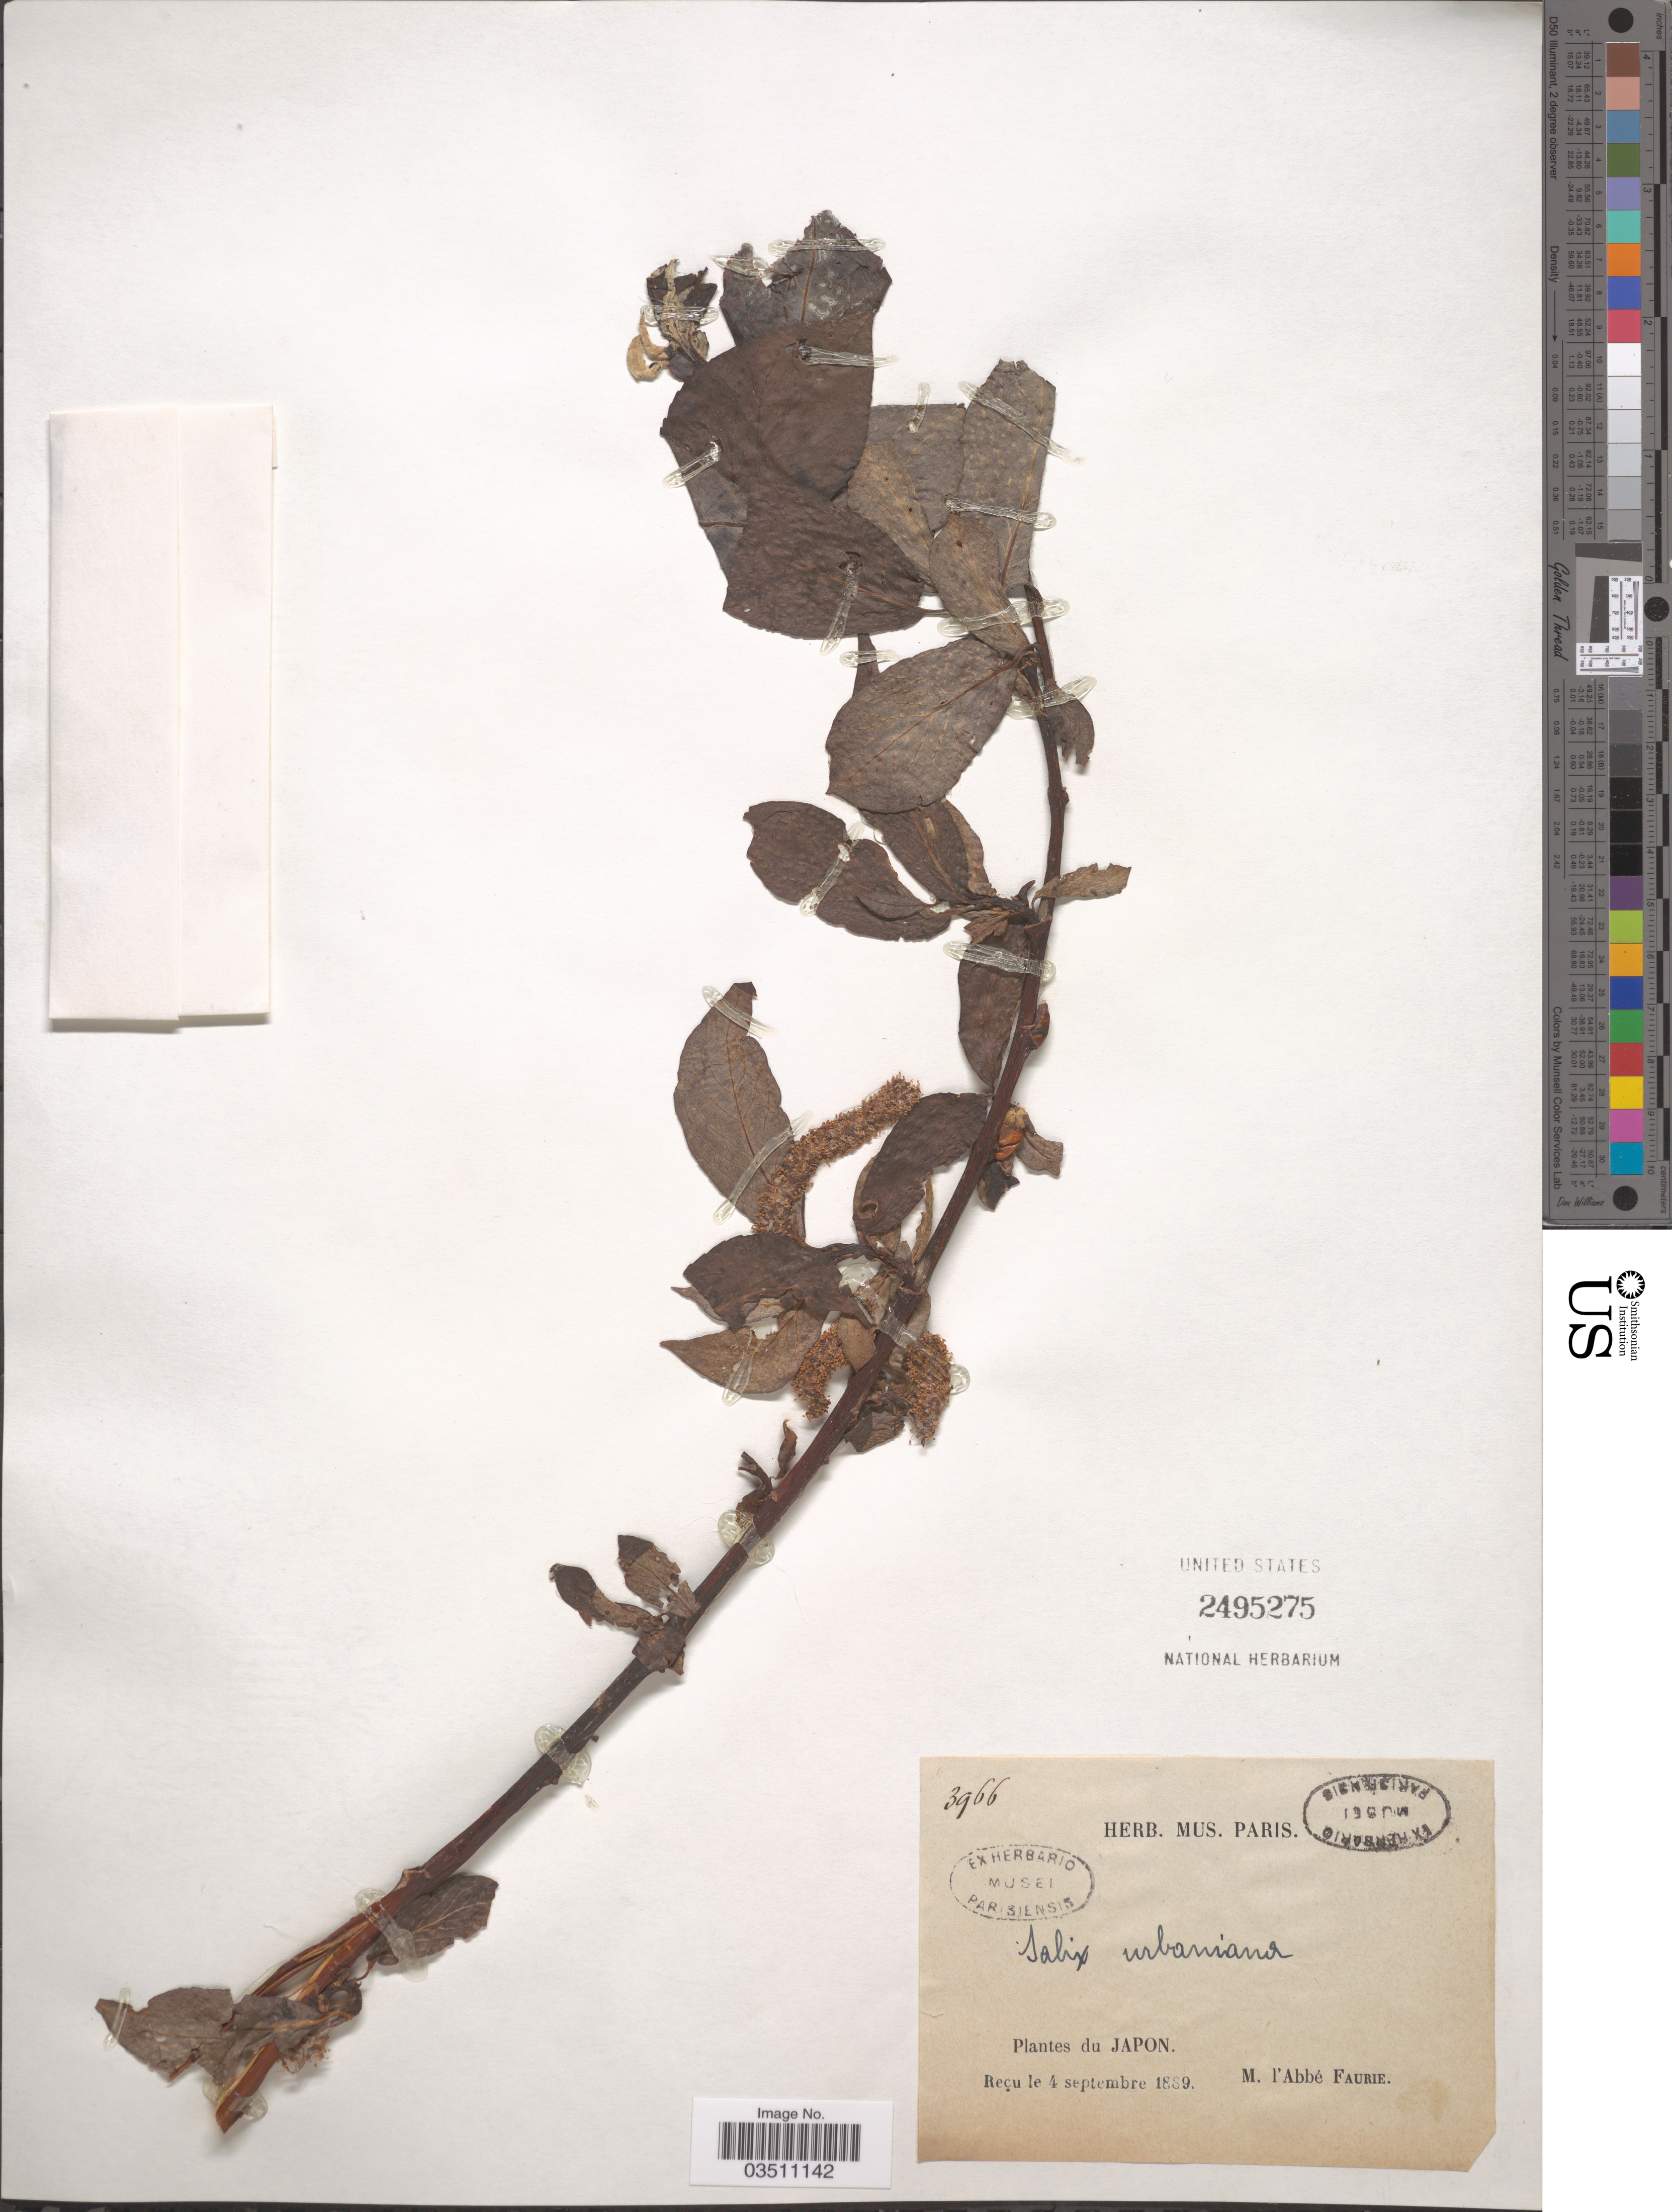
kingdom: Plantae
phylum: Tracheophyta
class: Magnoliopsida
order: Malpighiales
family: Salicaceae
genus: Salix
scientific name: Salix urbaniana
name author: Seemen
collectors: A. Faurie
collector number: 3966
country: Japan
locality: Japon.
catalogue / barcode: US 2495275